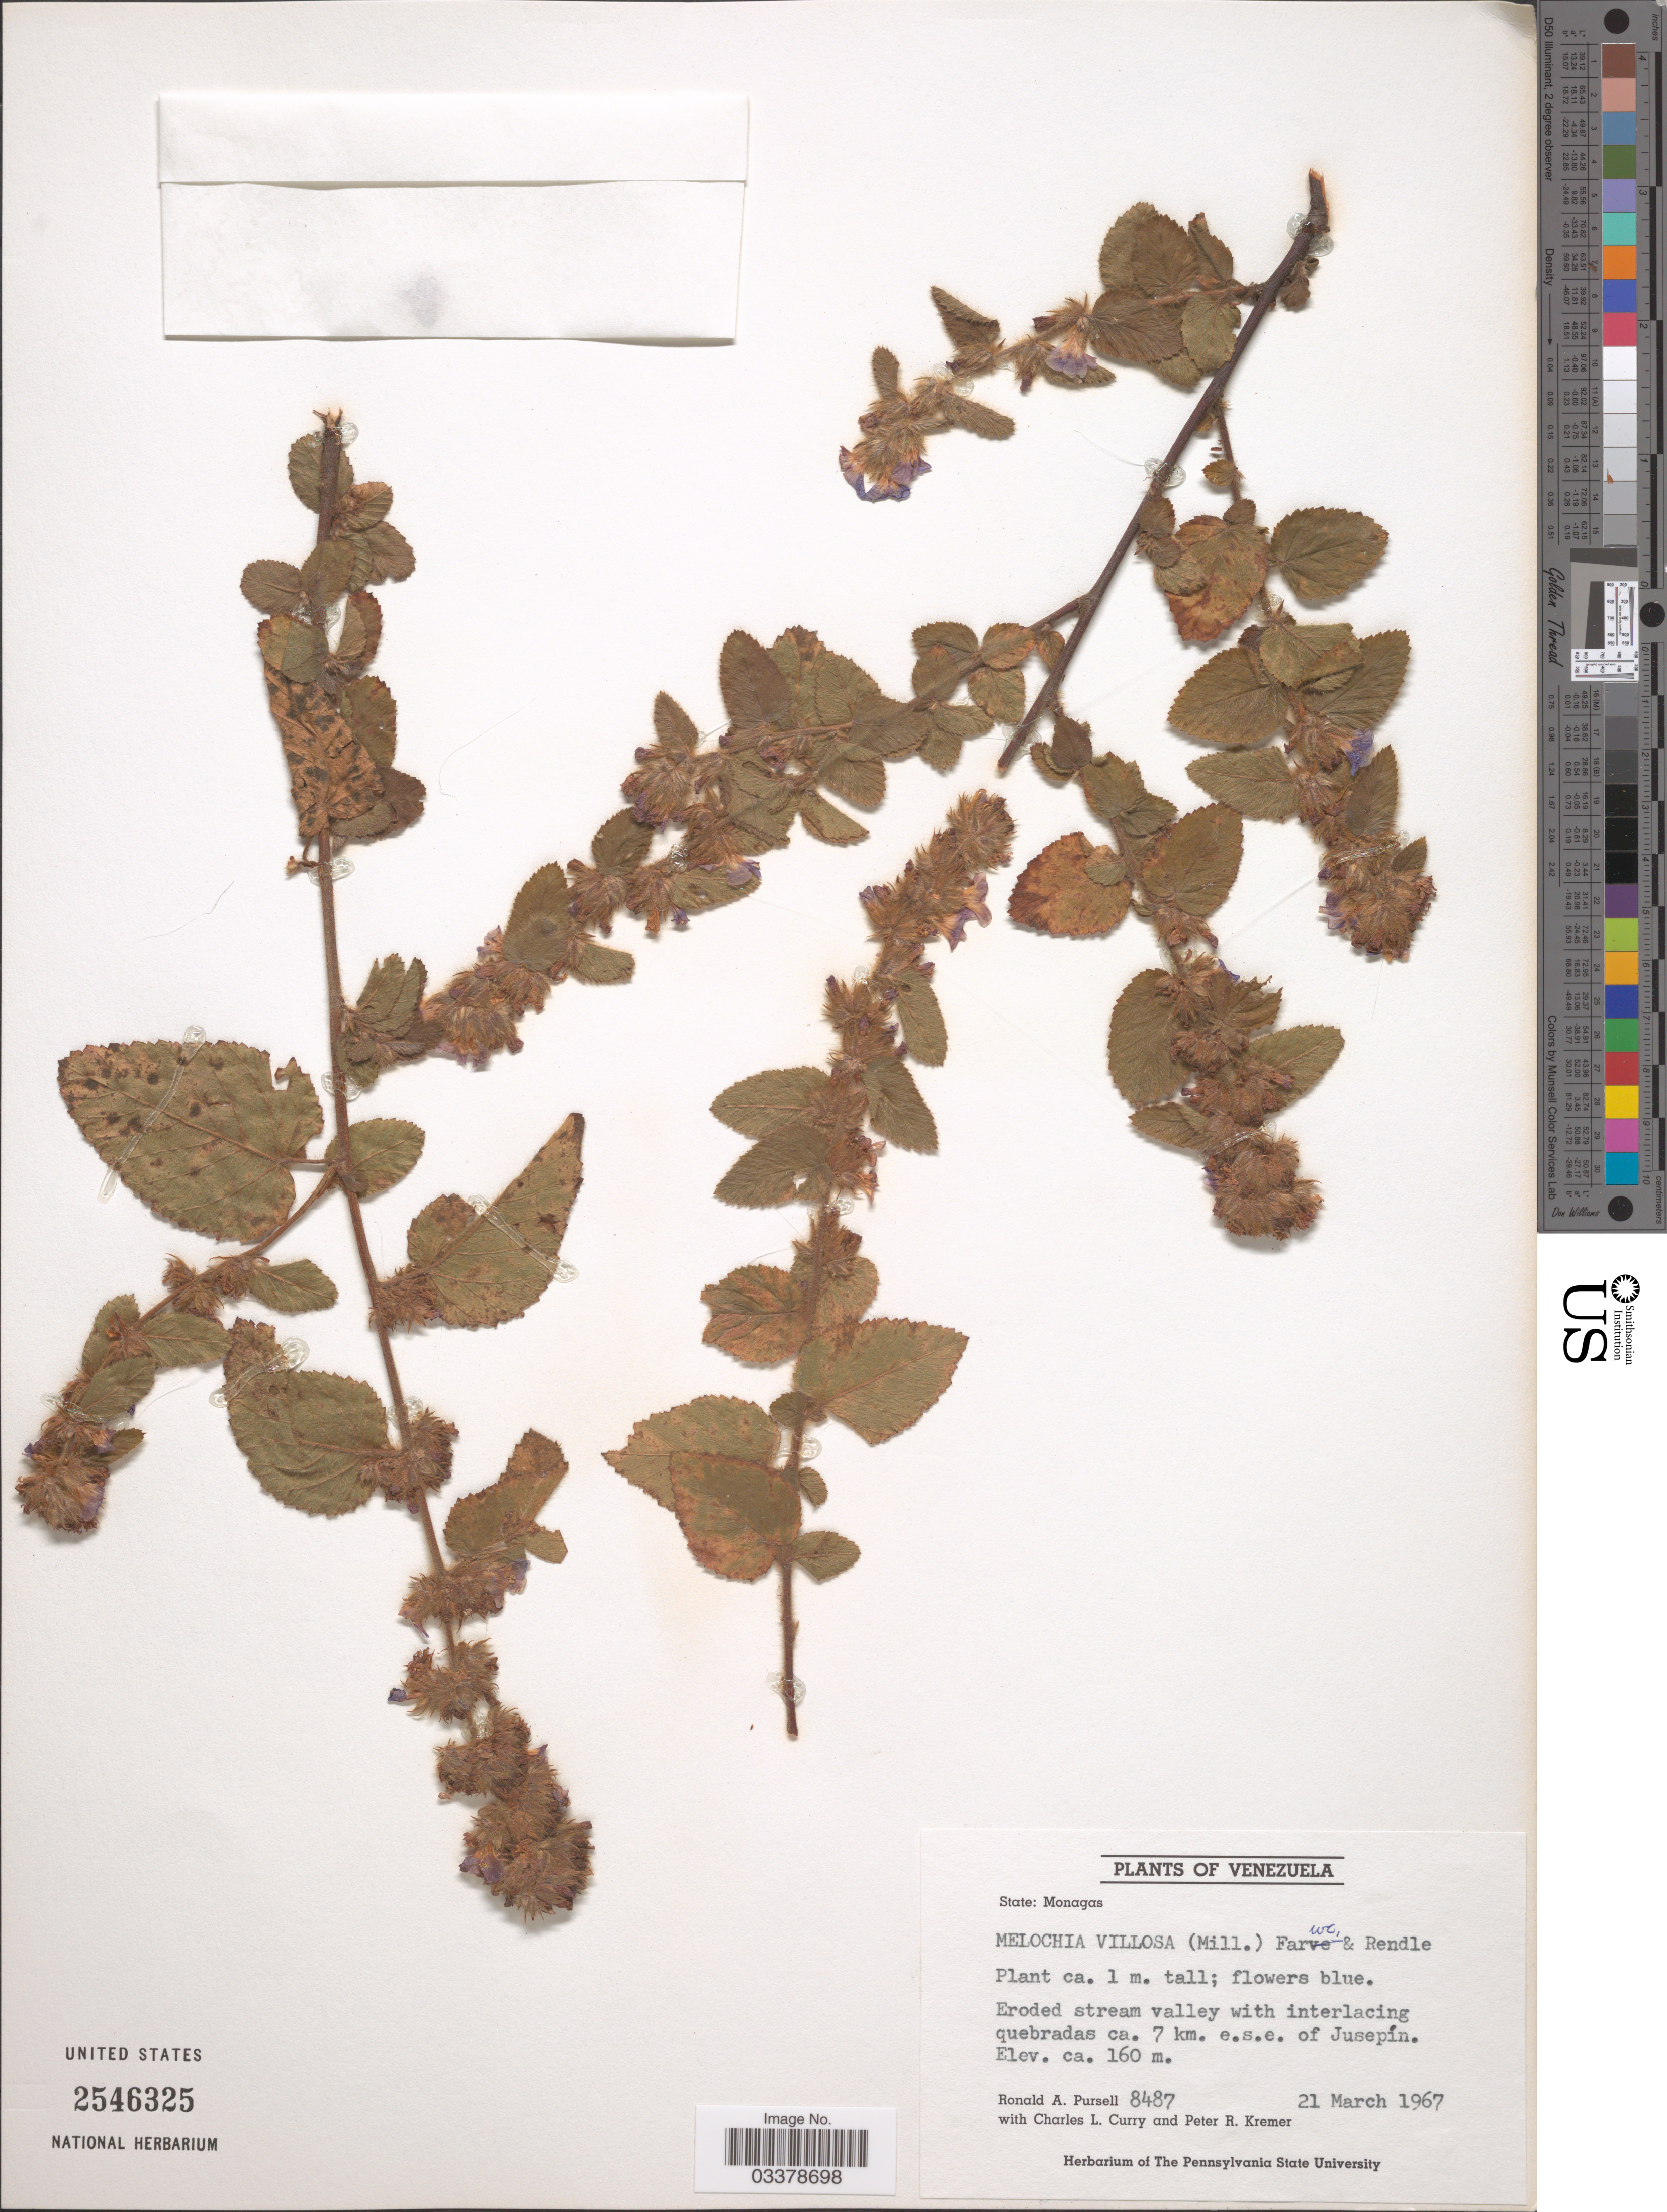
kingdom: Plantae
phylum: Tracheophyta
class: Magnoliopsida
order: Malvales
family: Malvaceae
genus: Melochia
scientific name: Melochia spicata var. spicata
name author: (L.) Fryxell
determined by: Dorr, L. J., (BOT), Smithsonian Institution - National Museum of Natural History (UNITED STATES)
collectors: R. A. Pursell, C. L. Curry & P. Kremer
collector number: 8487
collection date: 1967-03-21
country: Venezuela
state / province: Monagas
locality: Eroded stream valley with interlacing quebradas ca. 7 km. e.s.e. of Jusepín.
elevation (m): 160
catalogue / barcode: US 2546325